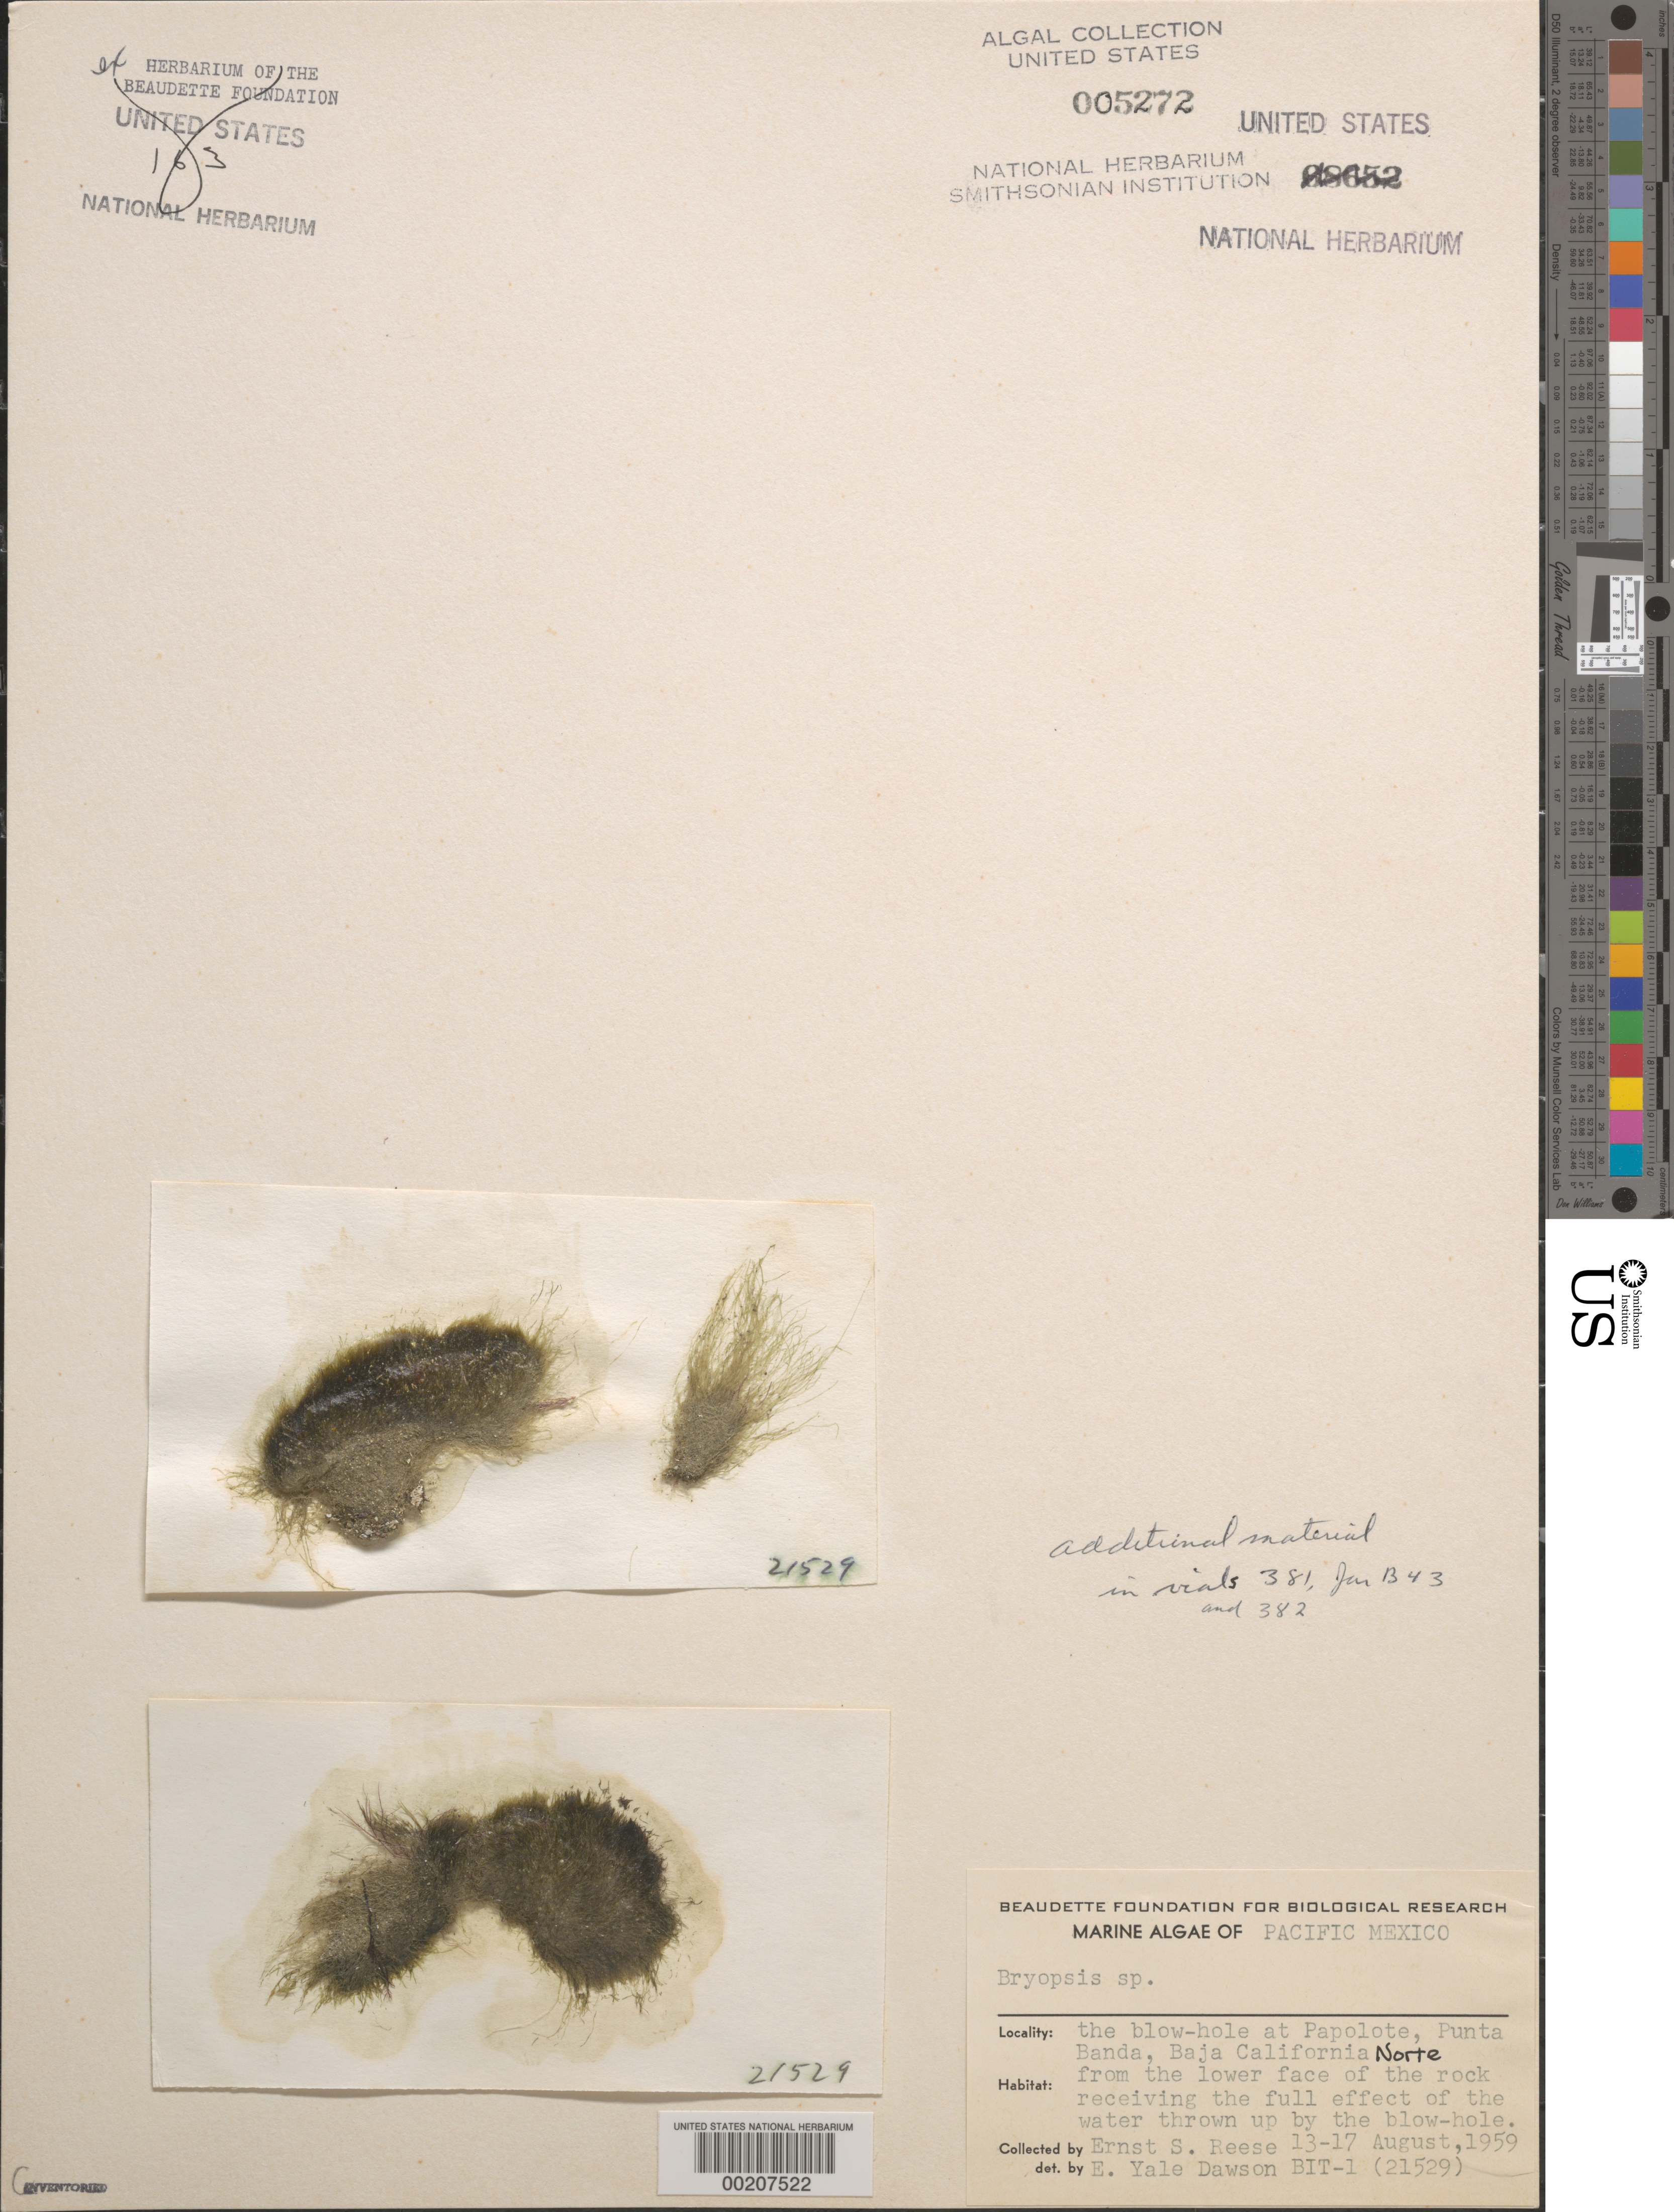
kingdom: Plantae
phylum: Chlorophyta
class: Ulvophyceae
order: Bryopsidales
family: Bryopsidaceae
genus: Bryopsis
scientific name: Bryopsis sp.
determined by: Dawson, E. Y.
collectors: E. Reese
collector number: EYD 21529 & BIT-1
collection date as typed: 13 Aug 1959 TO 17 Aug 1959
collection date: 1959-08-13/1959-08-17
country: Mexico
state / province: Baja California Norte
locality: Punta Banda, Papolote, Blow Hole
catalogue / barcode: US 5272